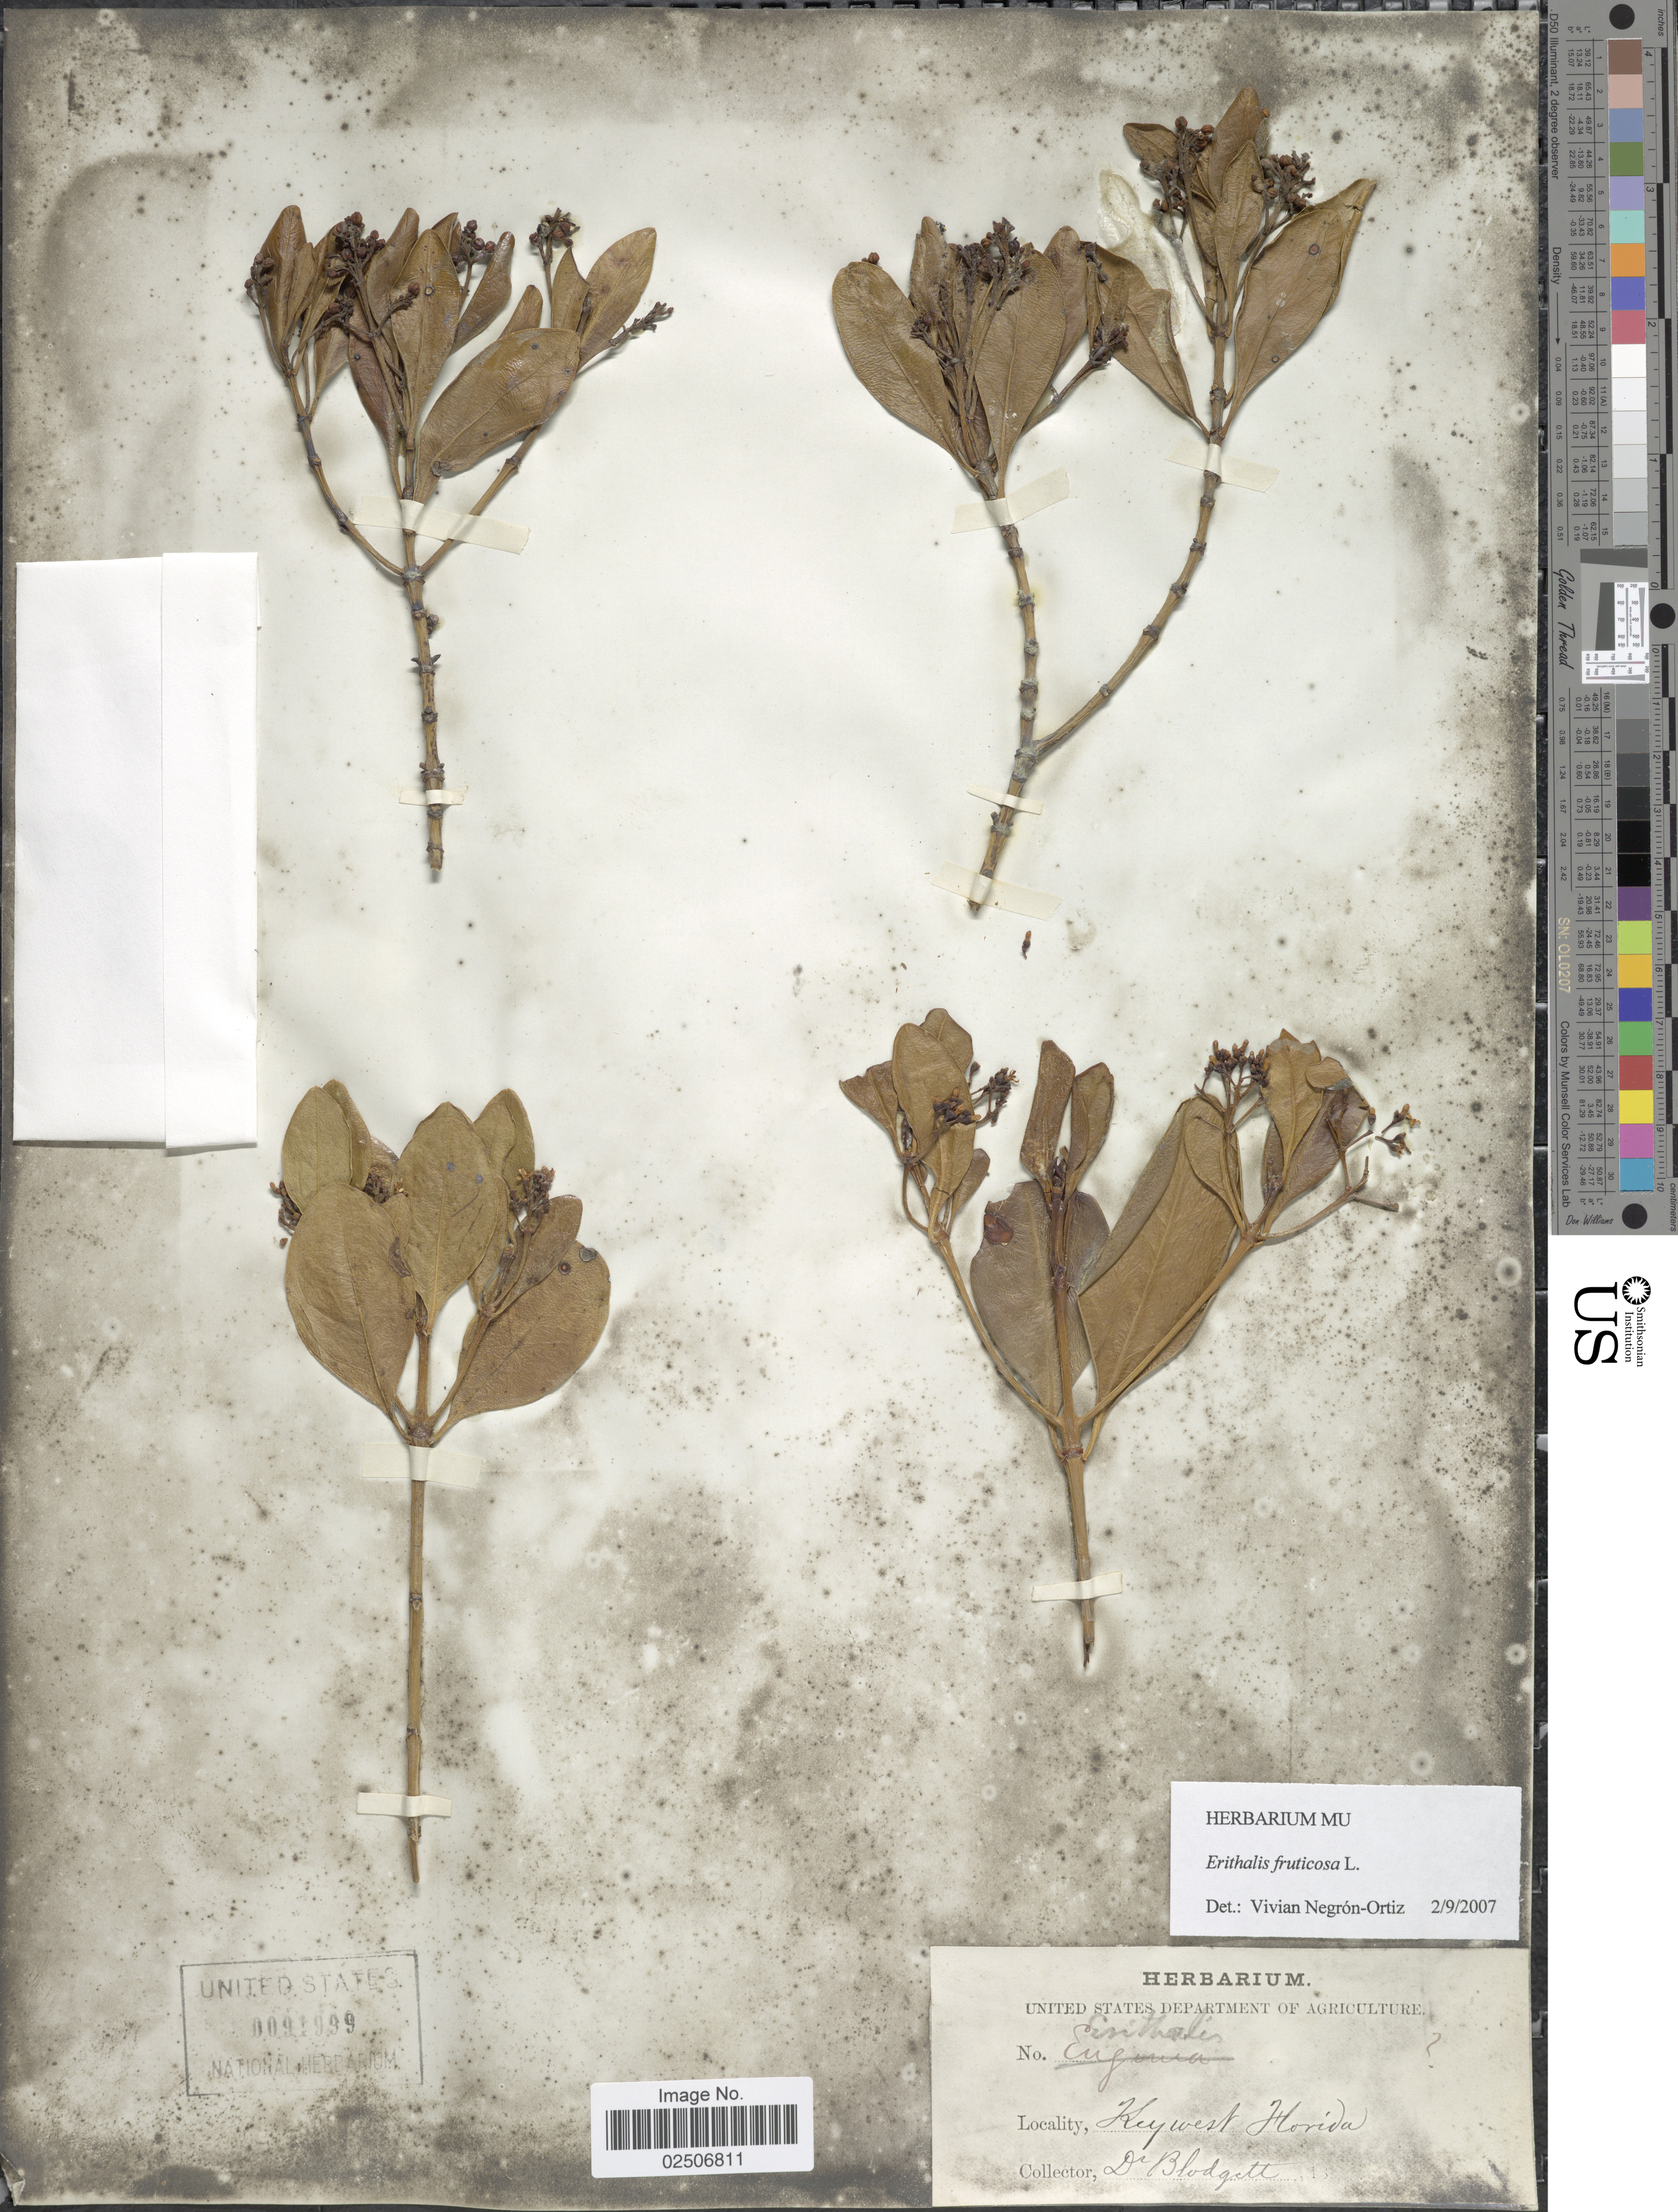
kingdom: Plantae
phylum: Tracheophyta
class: Magnoliopsida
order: Gentianales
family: Rubiaceae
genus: Erithalis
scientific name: Erithalis fruticosa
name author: L.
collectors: Blodgett, --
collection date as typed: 18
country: United States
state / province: Florida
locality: Keywest Florida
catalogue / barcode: US 91999